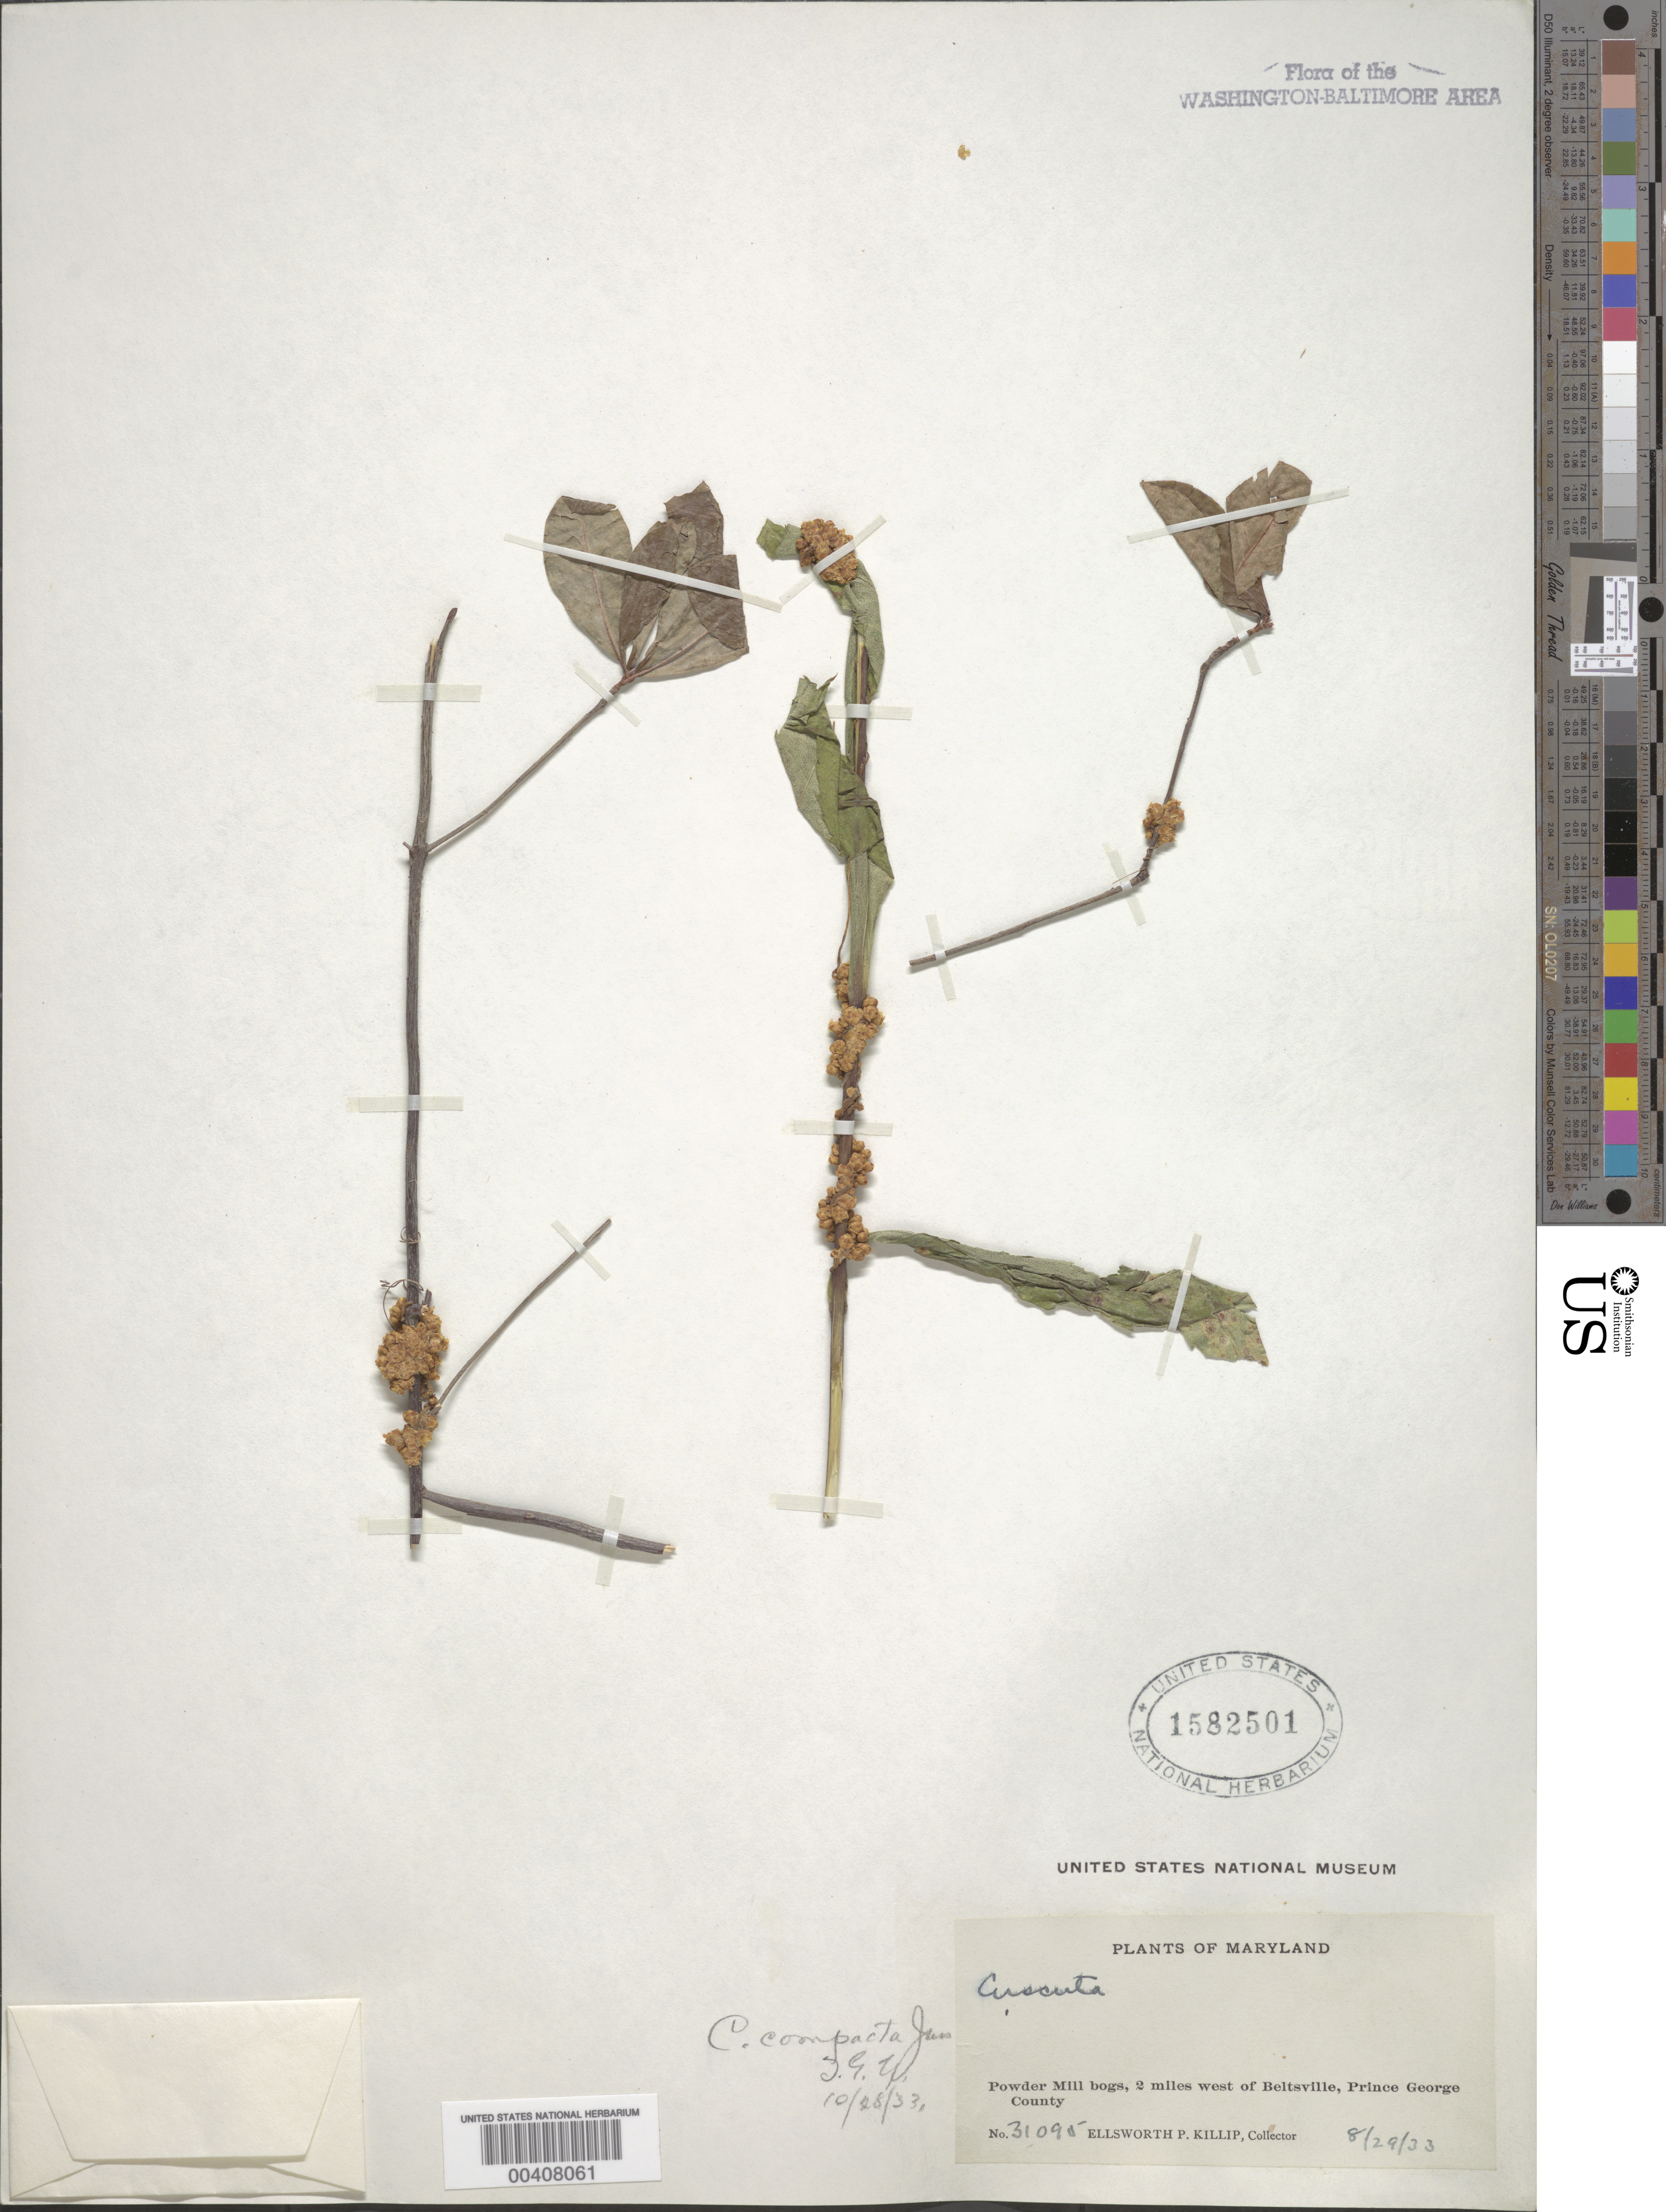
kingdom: Plantae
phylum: Tracheophyta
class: Magnoliopsida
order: Solanales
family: Convolvulaceae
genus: Cuscuta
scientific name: Cuscuta compacta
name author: Juss. ex Choisy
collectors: E. P. Killip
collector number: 31095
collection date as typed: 29 Aug 1933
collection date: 1933-08-29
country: United States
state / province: Maryland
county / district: Prince George's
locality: Powder Mill Bogs, 2 mi. W of Beltsville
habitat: Bog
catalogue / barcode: US 1582501